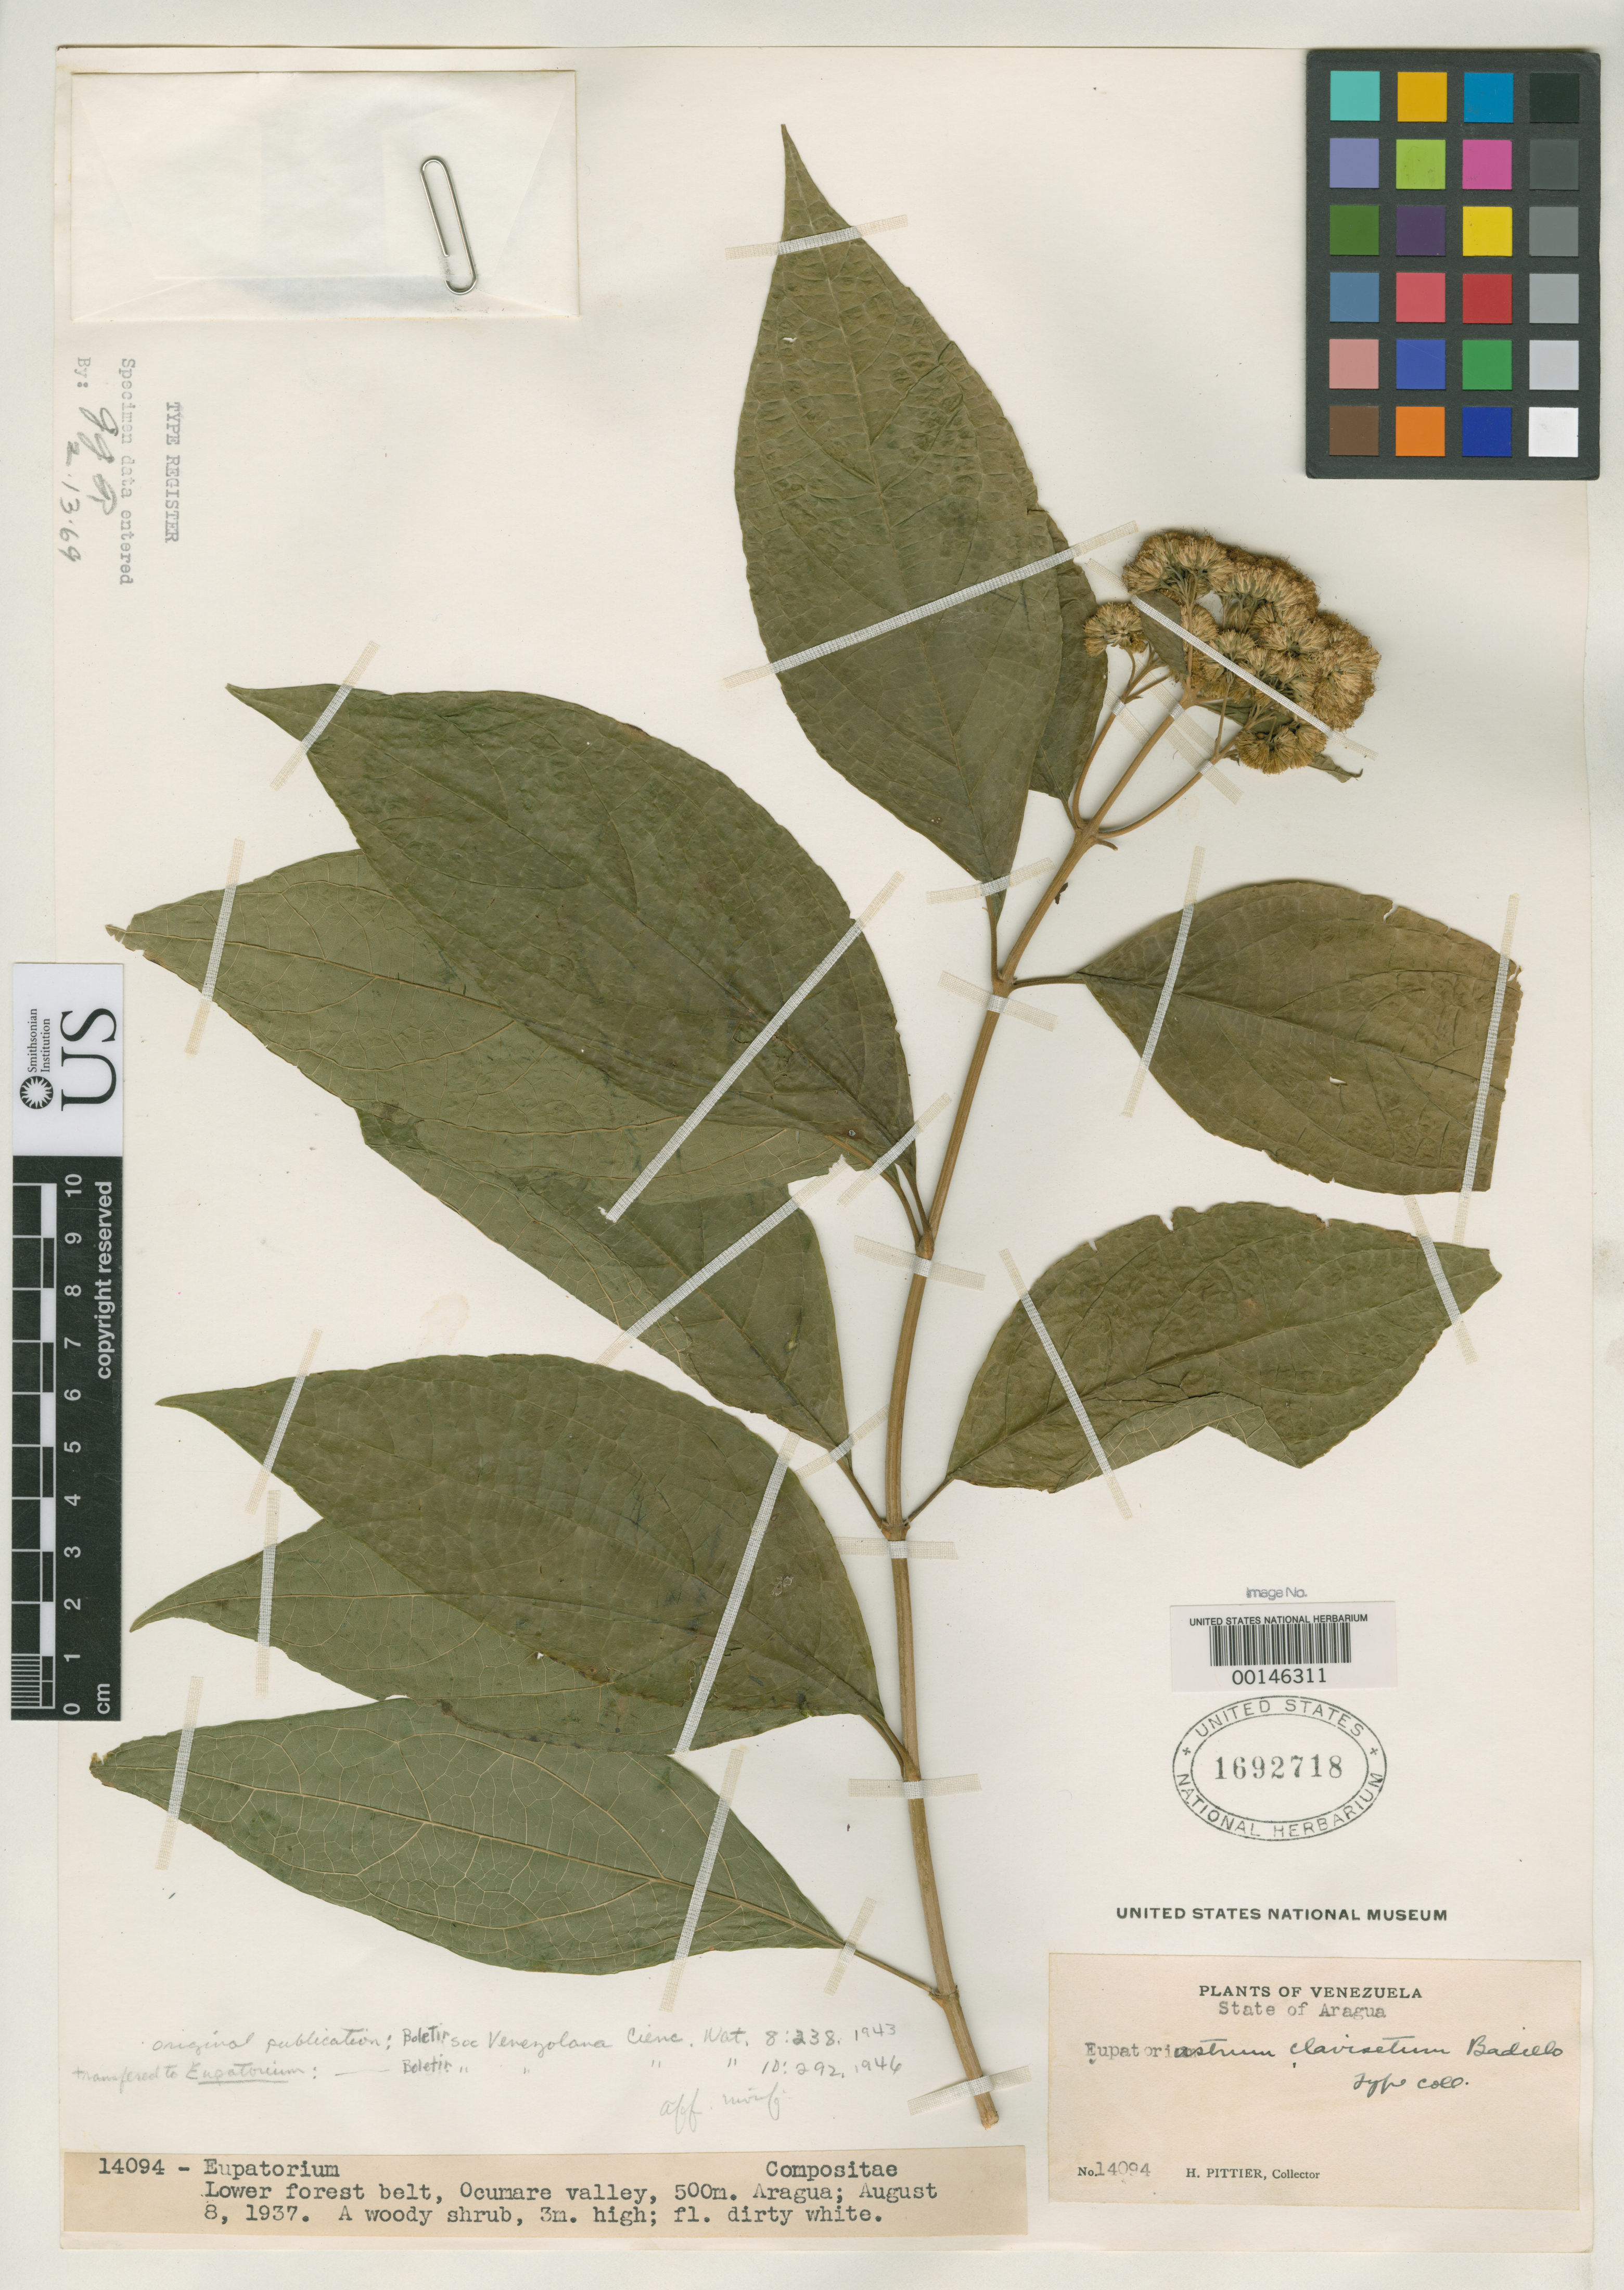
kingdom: Plantae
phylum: Tracheophyta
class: Magnoliopsida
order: Asterales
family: Asteraceae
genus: Eupatoriastrum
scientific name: Eupatoriastrum clavisetum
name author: V.M. Badillo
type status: Type Collection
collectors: H. F. Pittier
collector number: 14094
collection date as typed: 08 Aug 1937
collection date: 1937-08-08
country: Venezuela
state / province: Aragua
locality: Ocumare Valley.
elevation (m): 500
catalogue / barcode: US 1692718